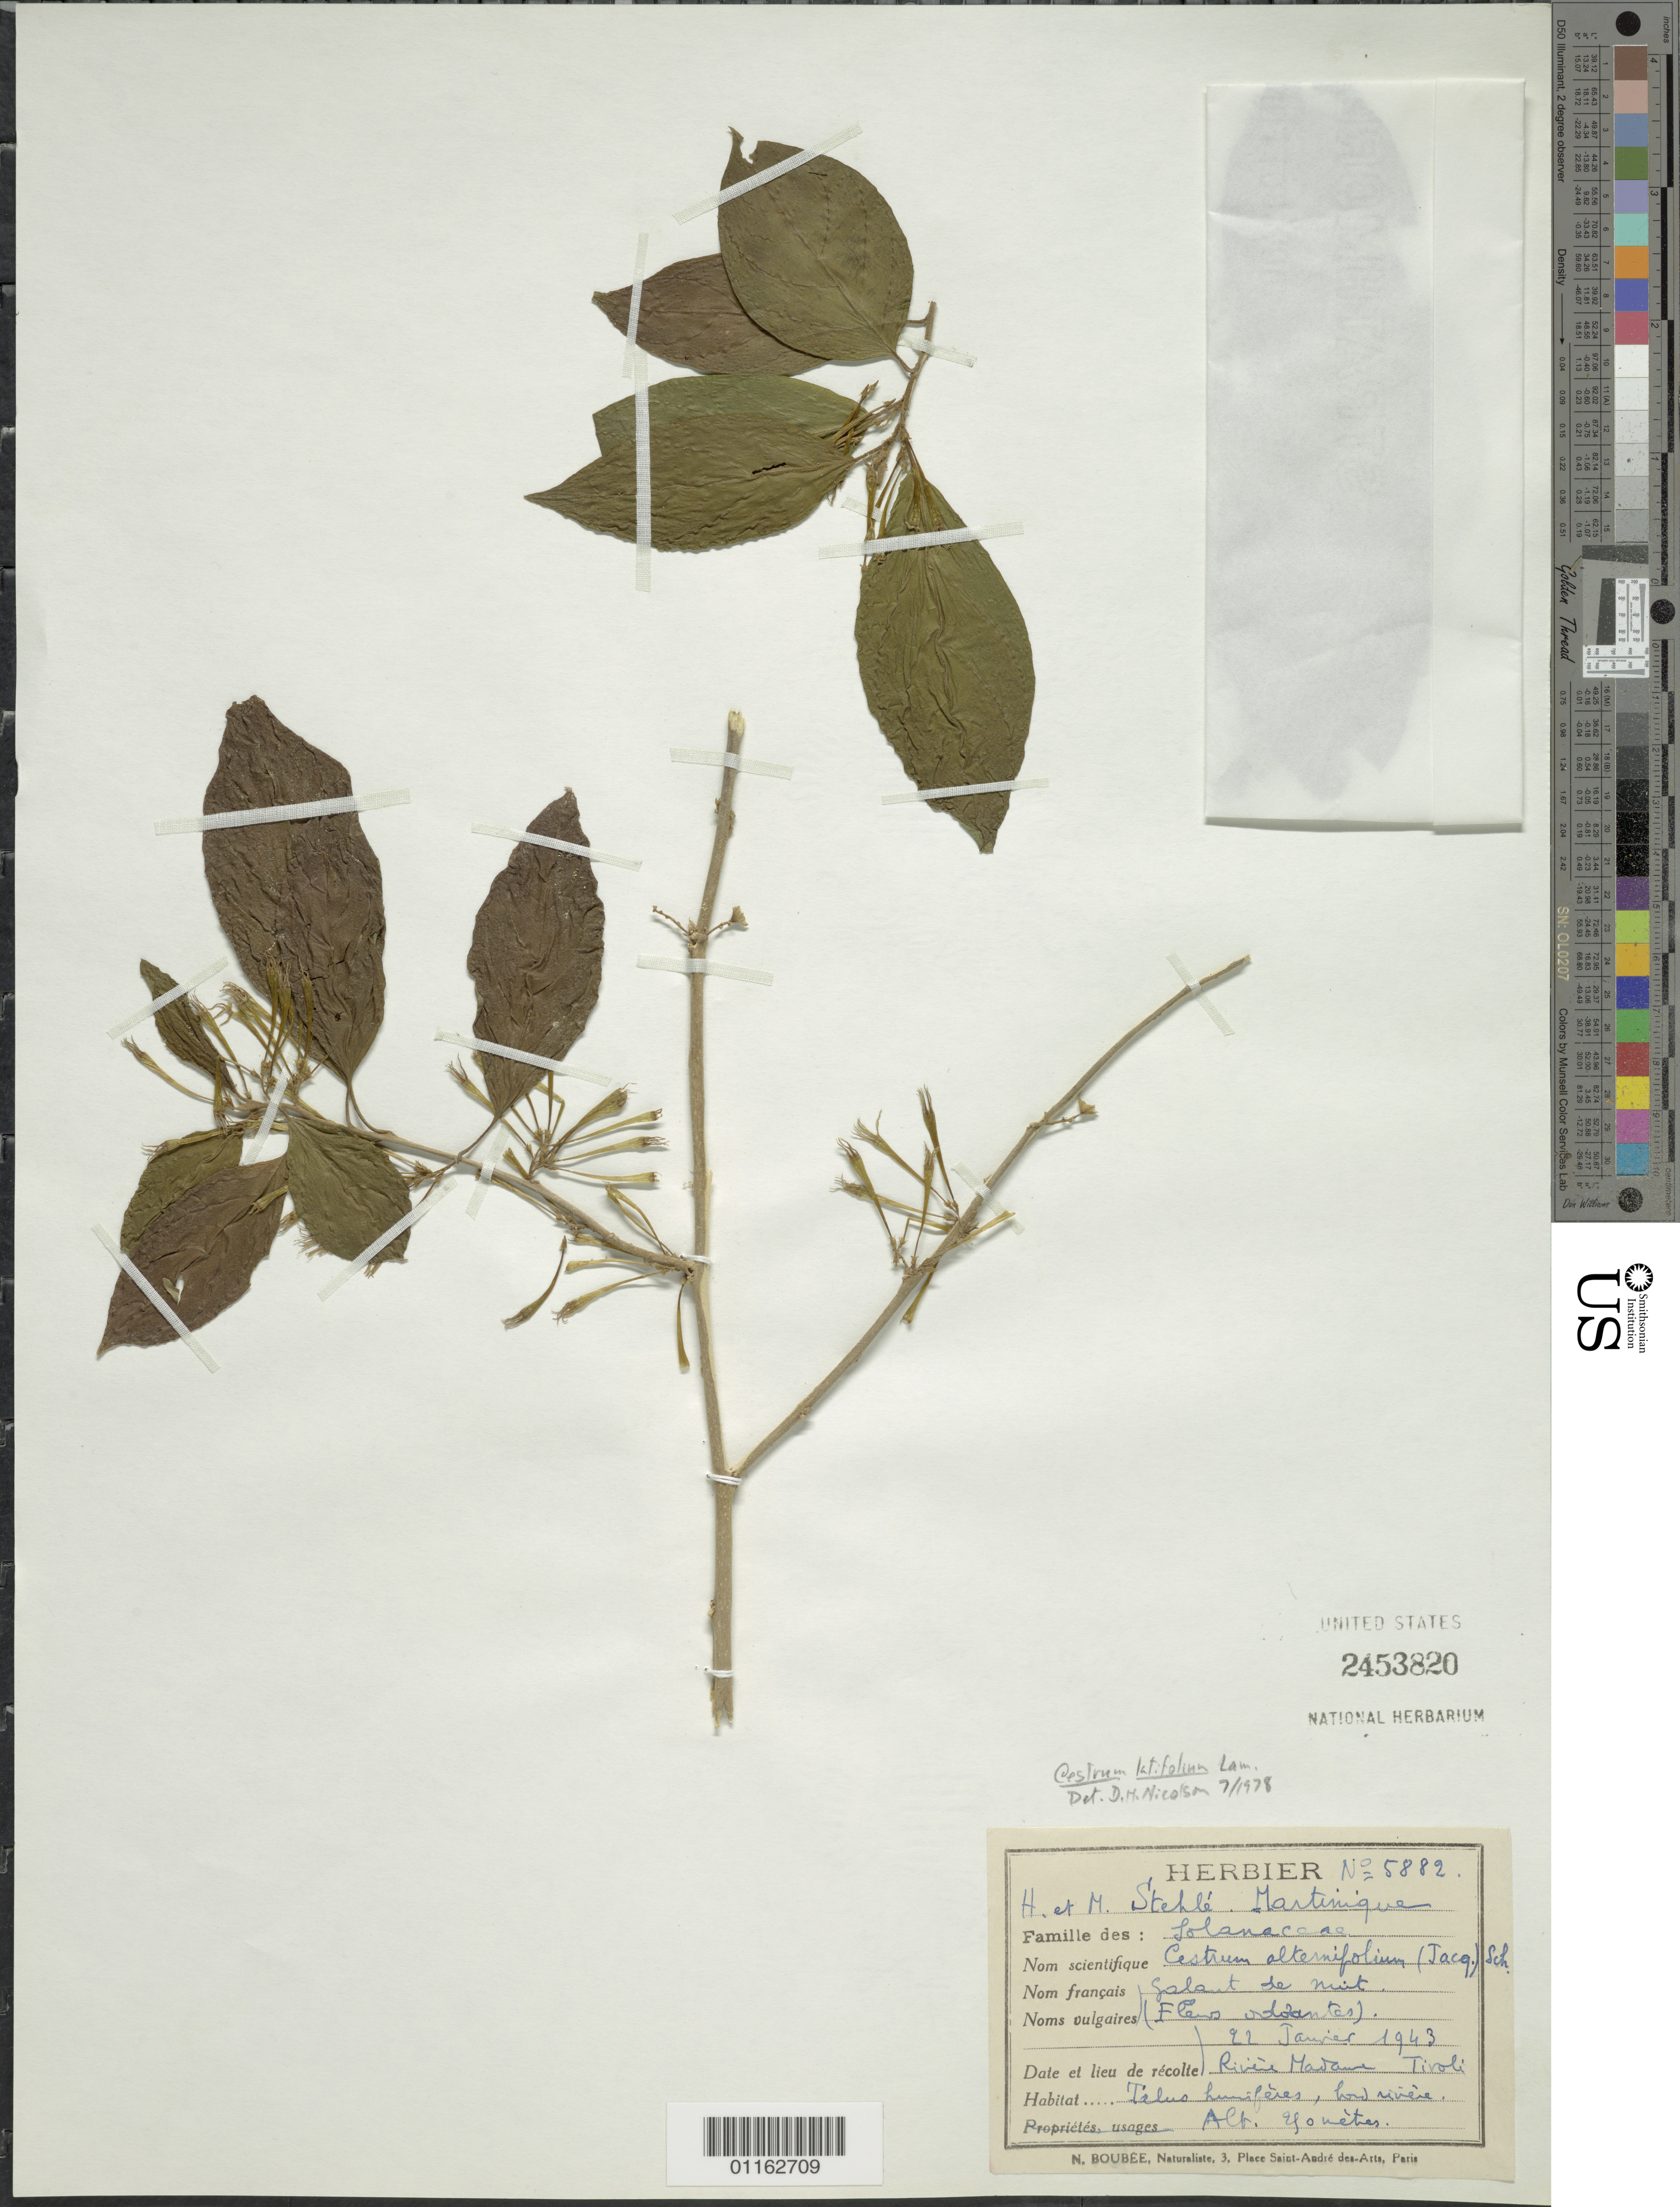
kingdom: Plantae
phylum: Tracheophyta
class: Magnoliopsida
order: Solanales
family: Solanaceae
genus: Cestrum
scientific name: Cestrum latifolium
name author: Lam.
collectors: H. Stehlé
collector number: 5882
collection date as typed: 22 Jan 1943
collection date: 1943-01-22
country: Martinique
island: Martinique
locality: Riviere Madame Tiroli; talus humiferes, bord riviere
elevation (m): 910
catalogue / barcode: US 2453820